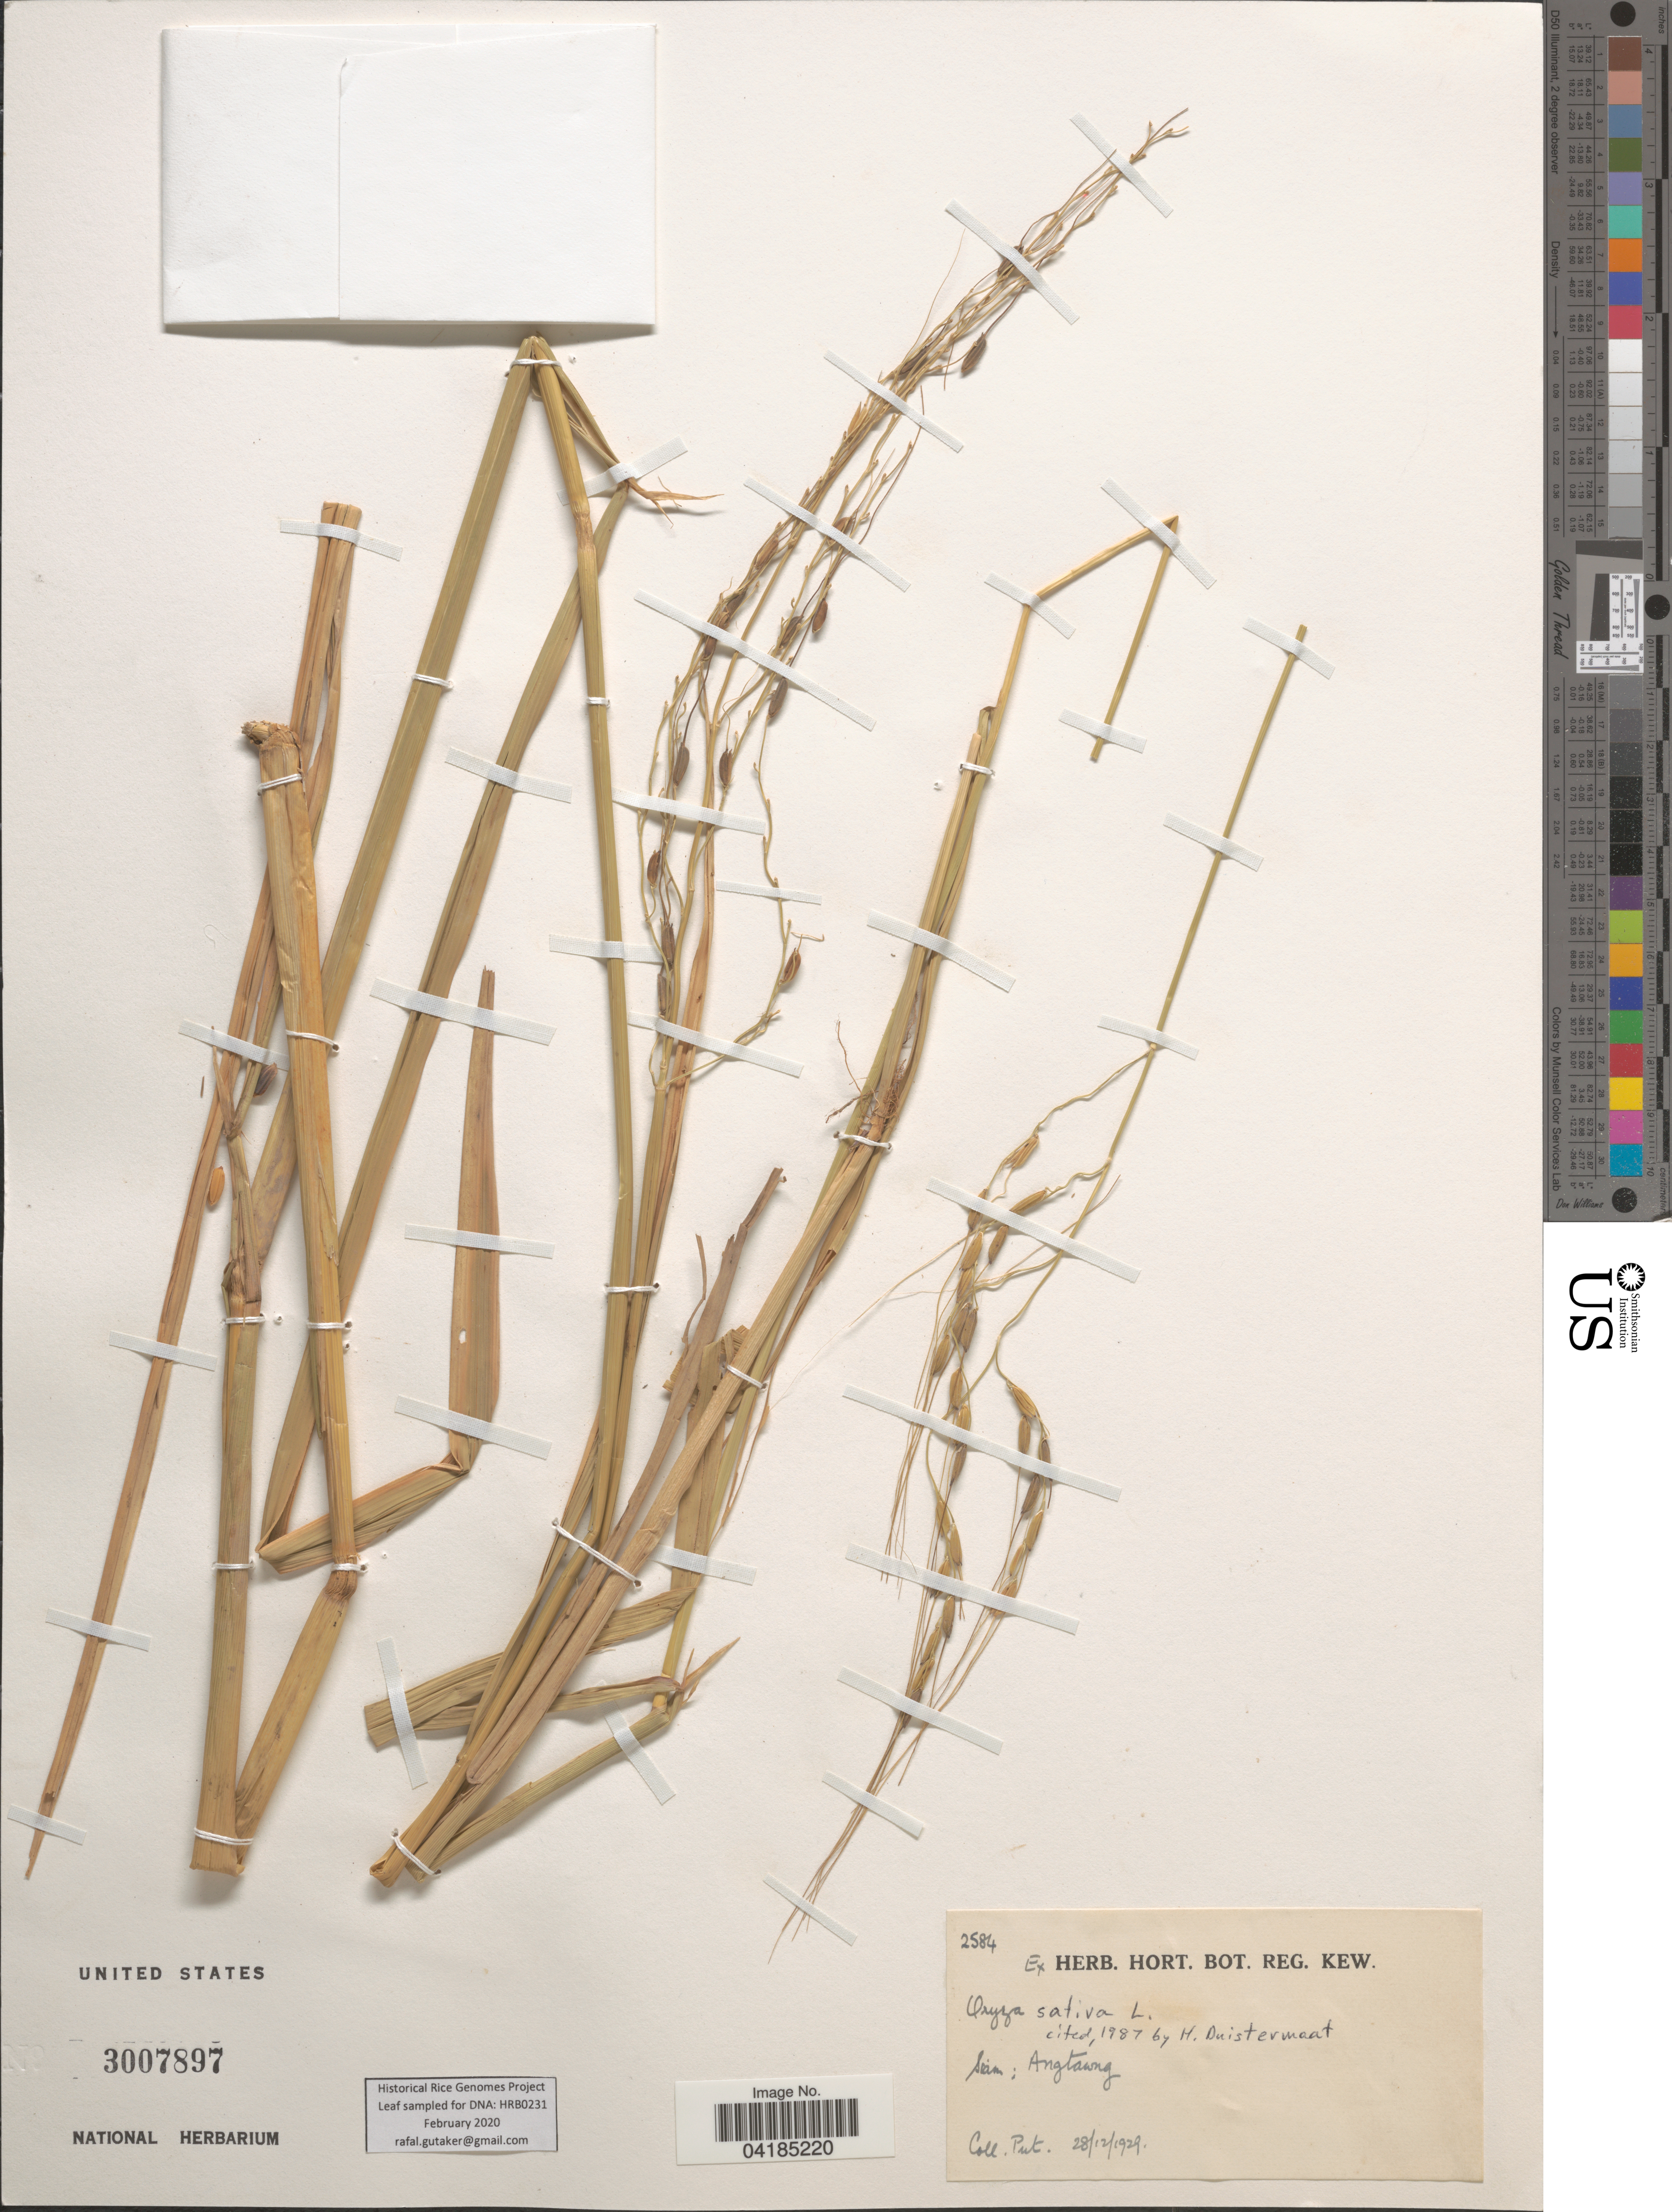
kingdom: Plantae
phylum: Tracheophyta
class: Liliopsida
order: Poales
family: Poaceae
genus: Oryza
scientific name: Oryza sativa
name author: L.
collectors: -. Put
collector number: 2584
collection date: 1929-12-28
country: Thailand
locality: Siam: Angtawng [interpreted].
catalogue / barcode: US 3007897